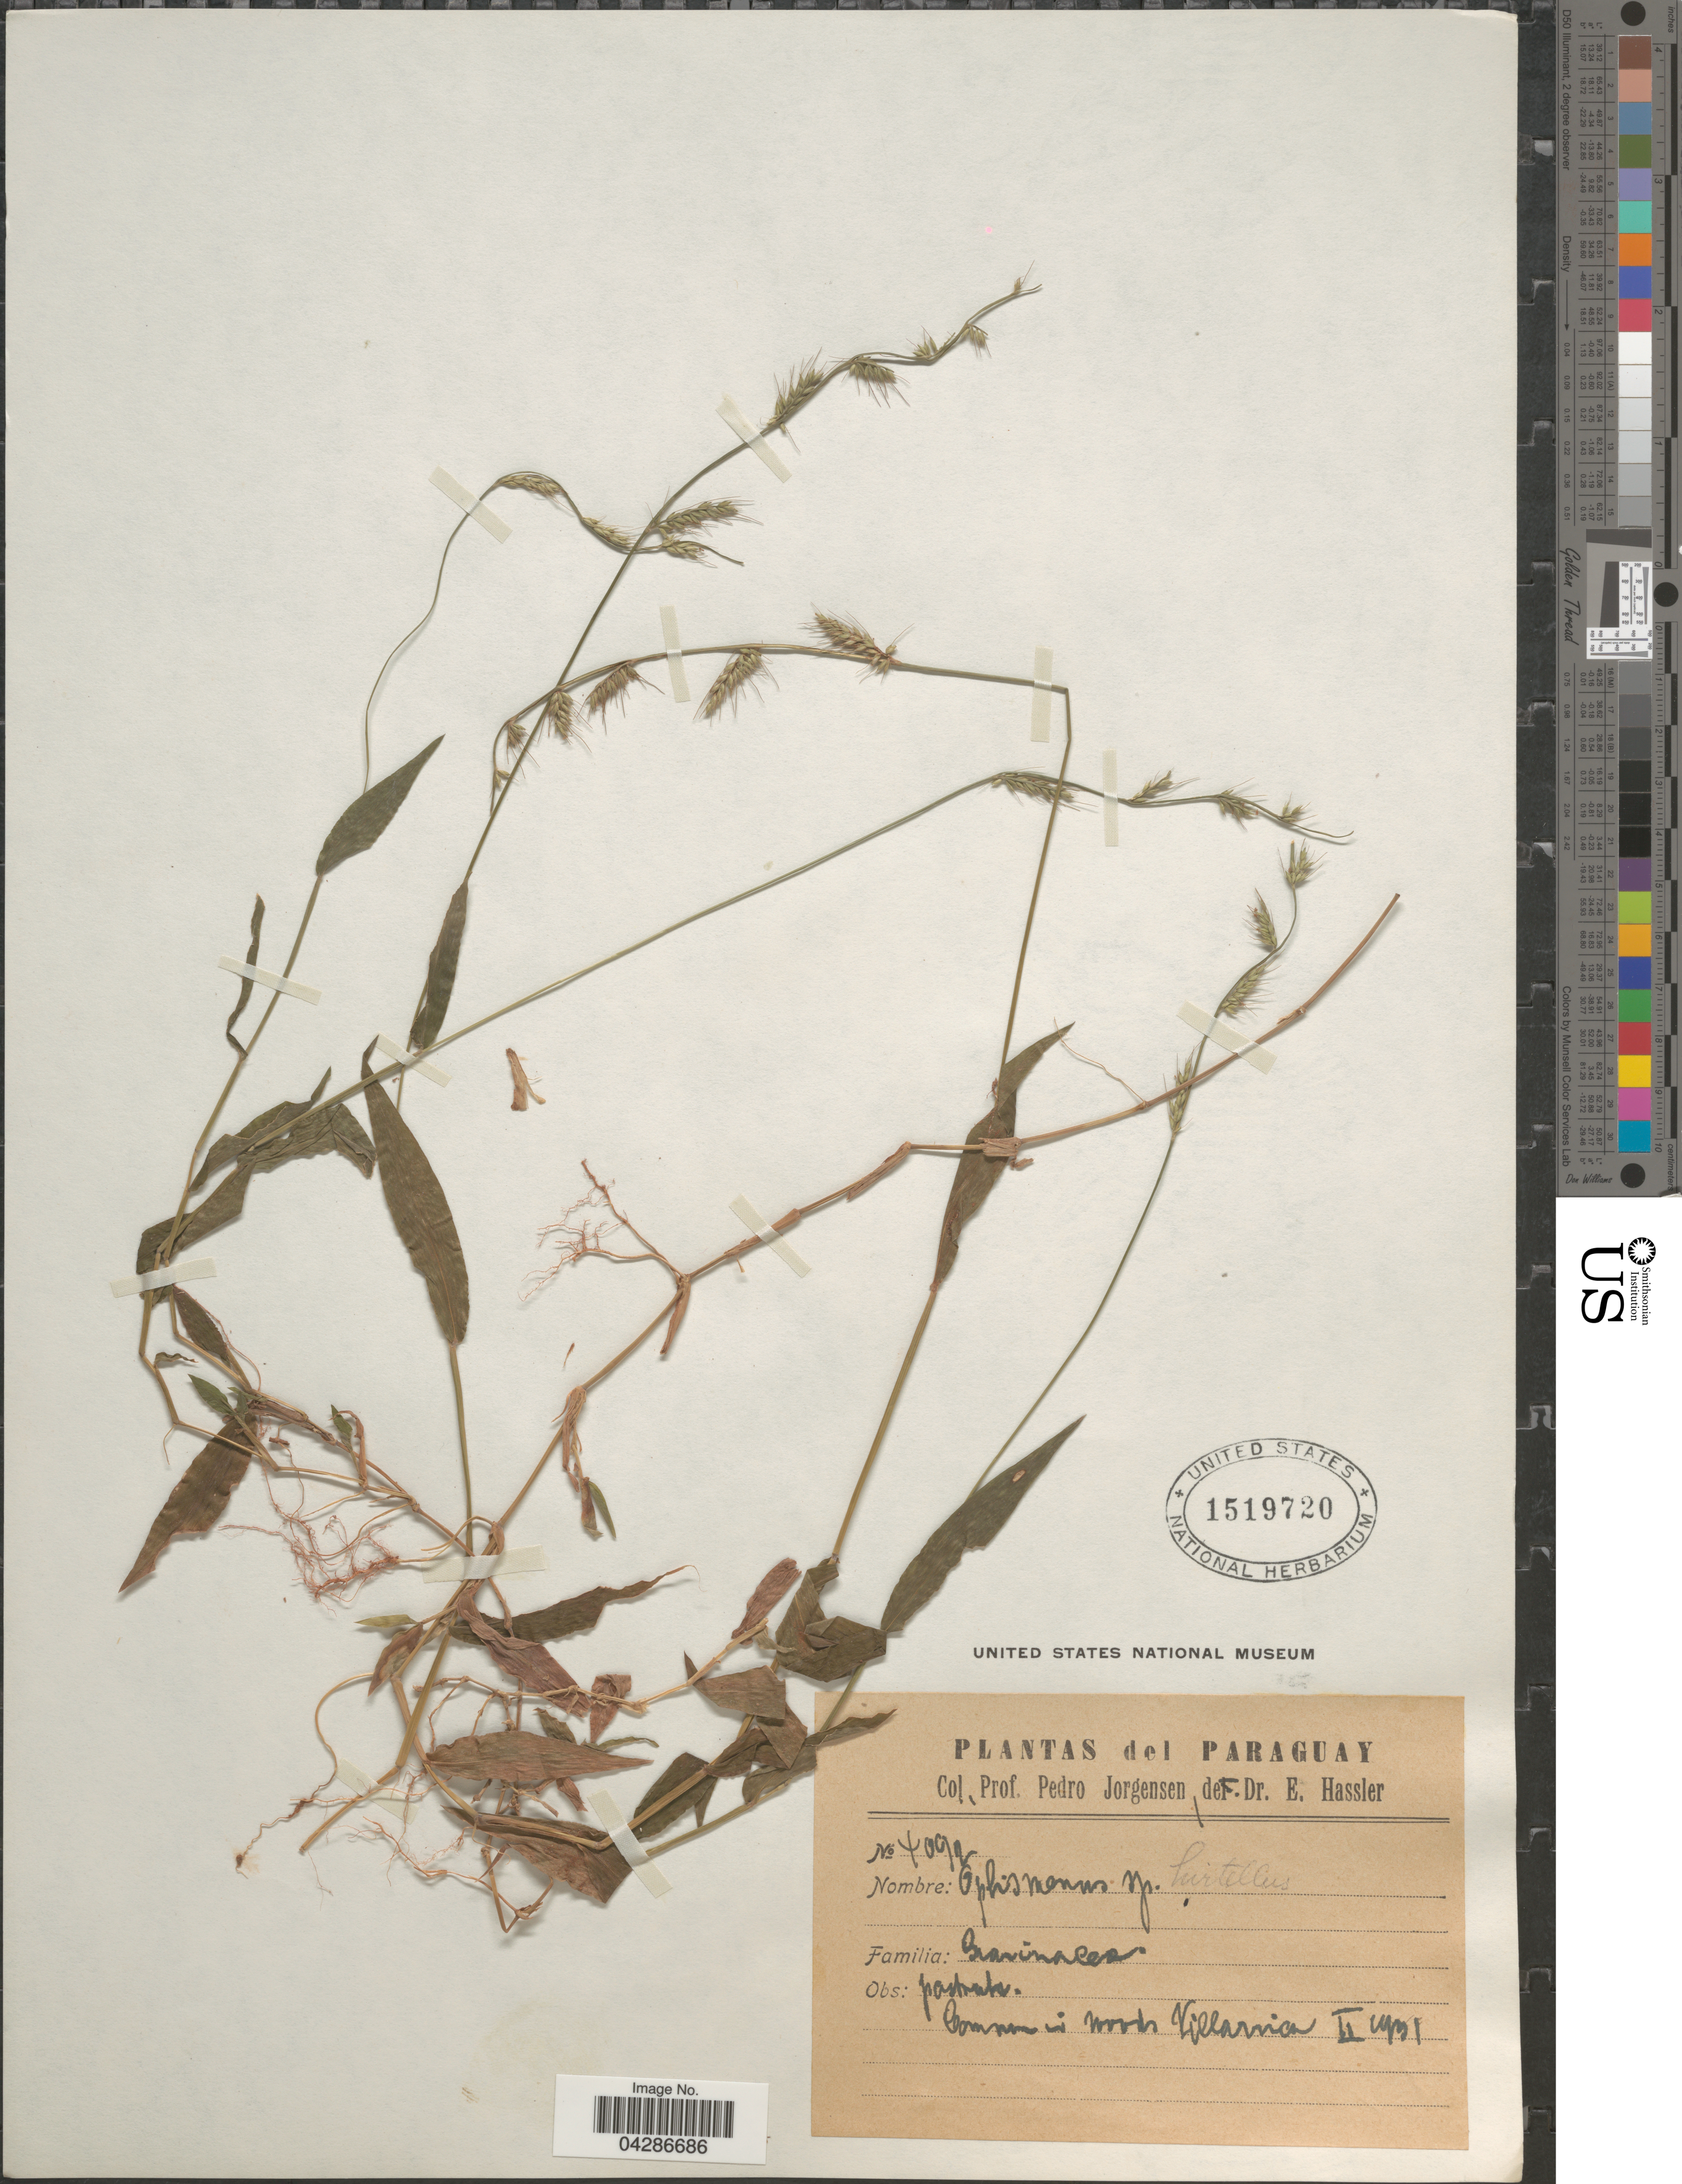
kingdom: Plantae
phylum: Tracheophyta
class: Liliopsida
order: Poales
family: Poaceae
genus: Oplismenus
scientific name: Oplismenus hirtellus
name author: (L.) P. Beauv.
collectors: P. Jörgensen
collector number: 4092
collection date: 1931-02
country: Paraguay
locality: Common in woods Villarrica.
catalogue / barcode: US 1519720